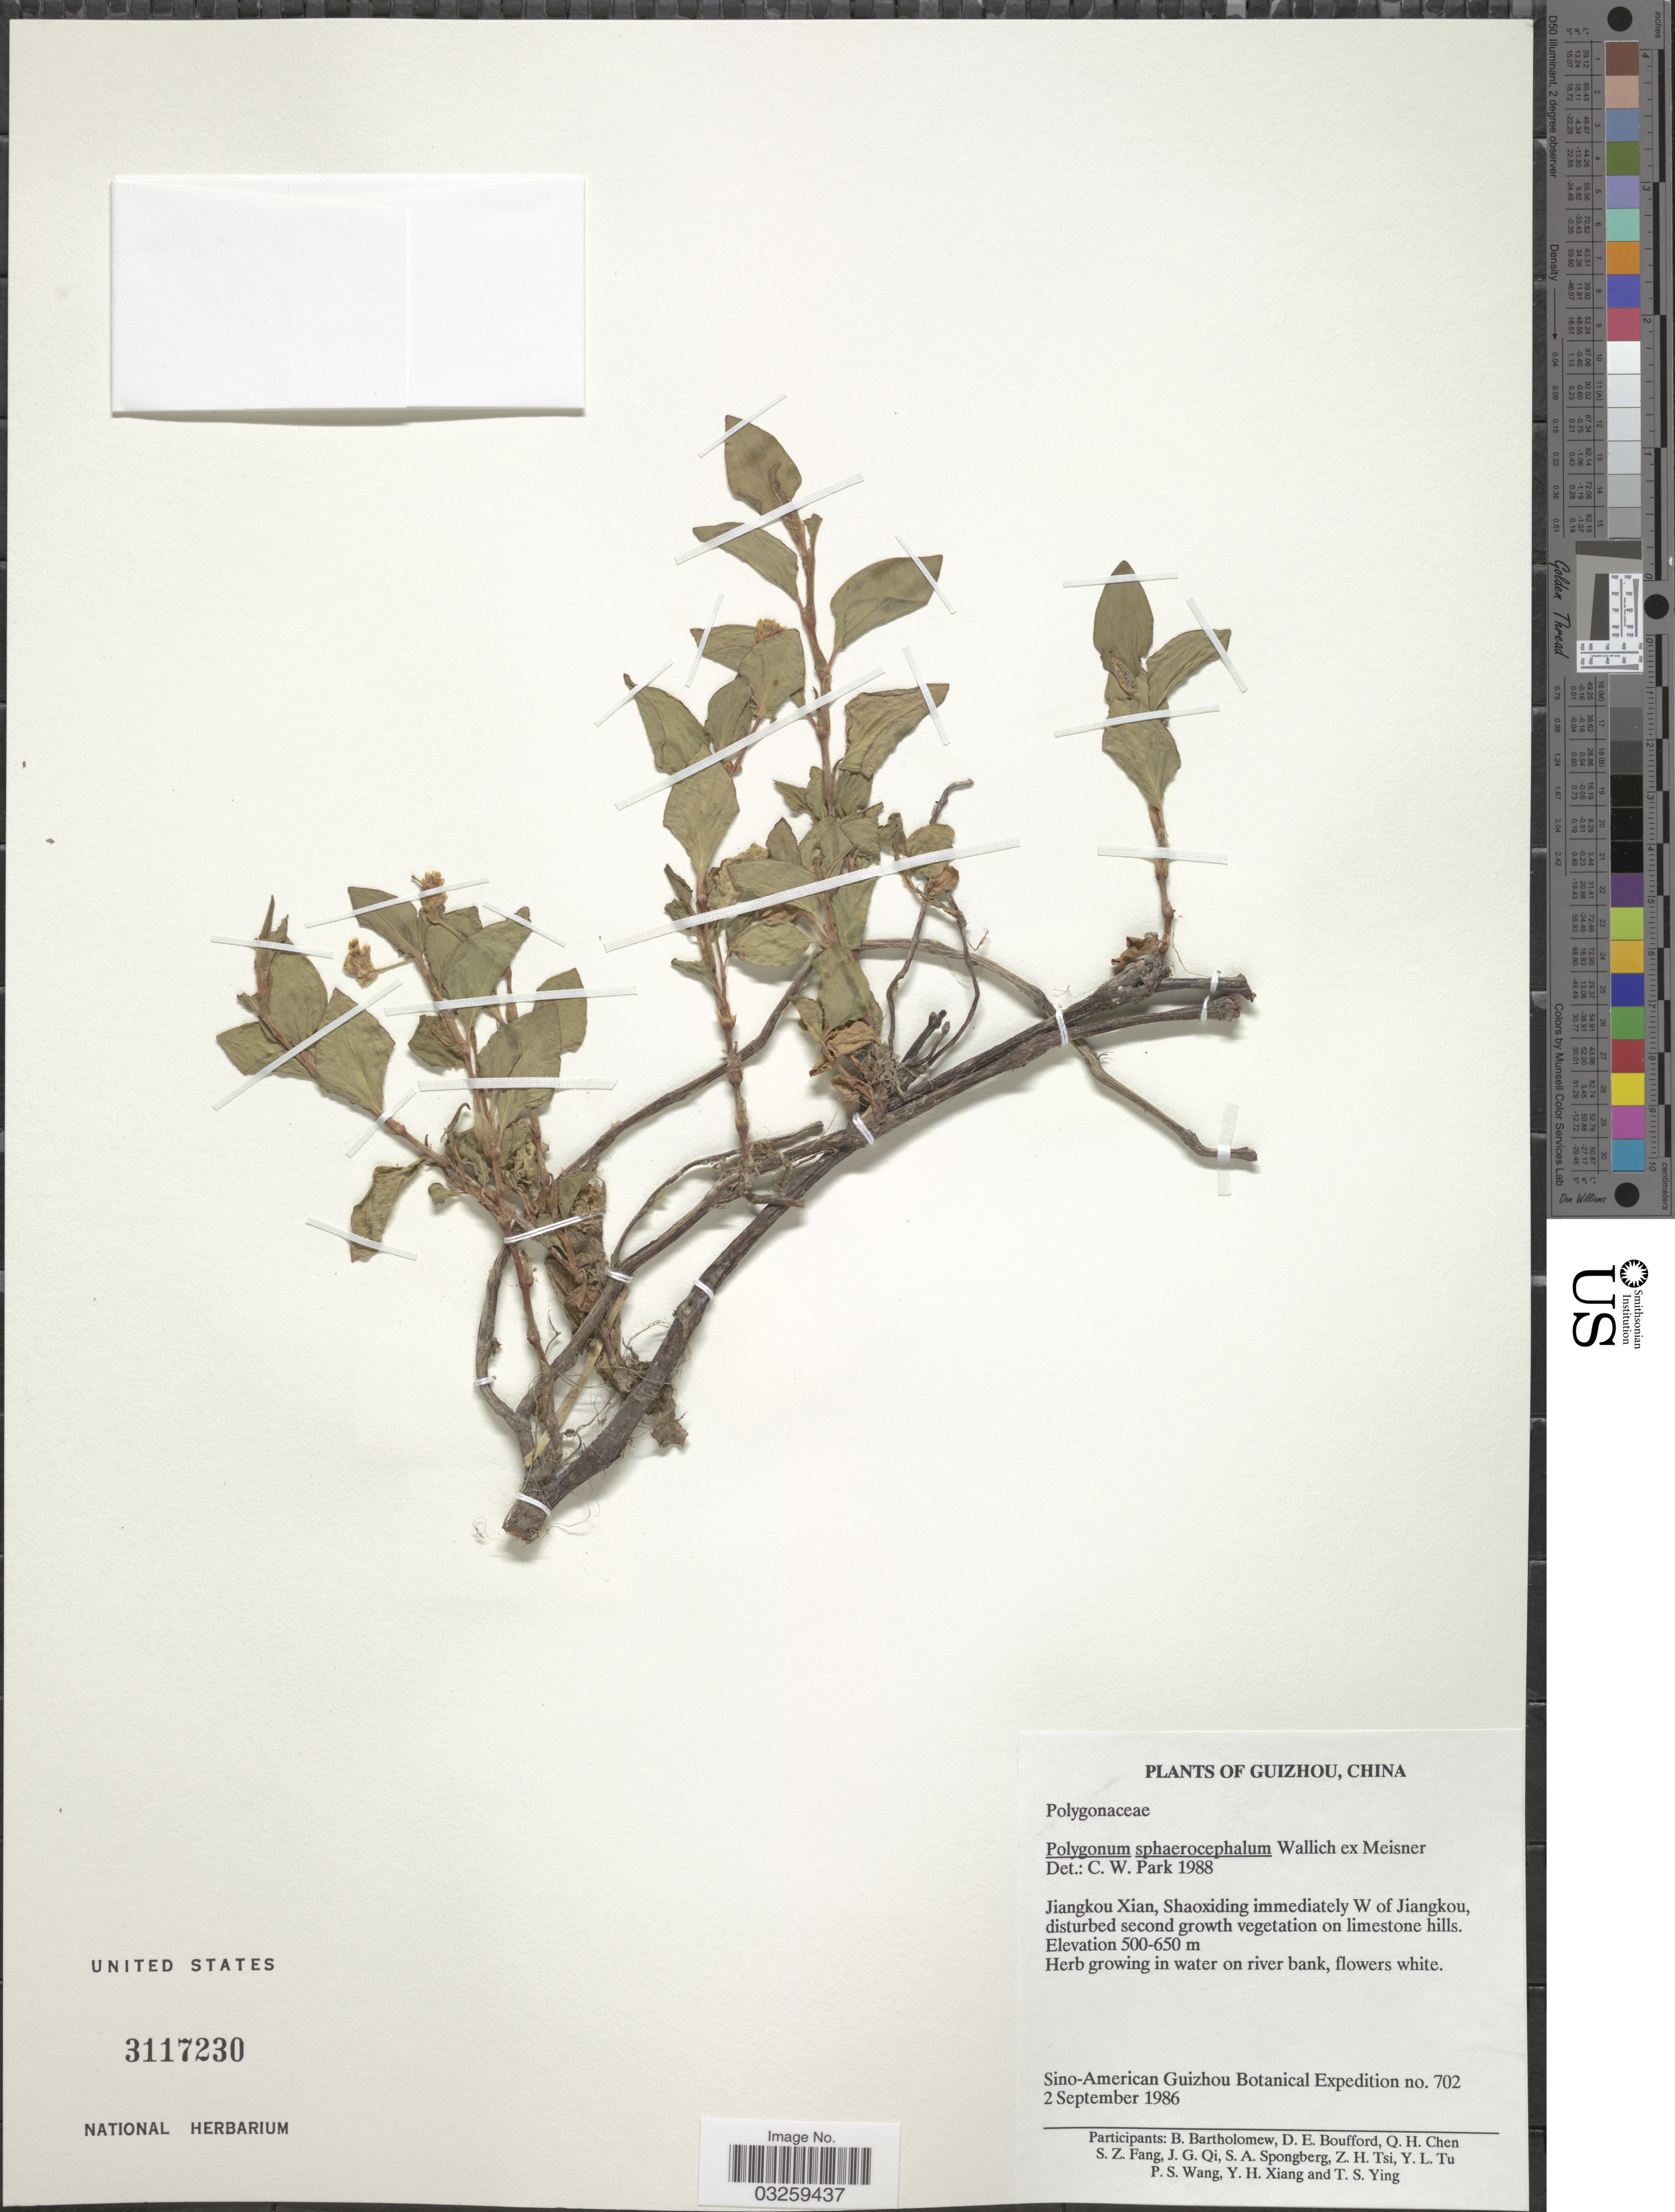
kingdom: Plantae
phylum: Tracheophyta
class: Magnoliopsida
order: Caryophyllales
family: Polygonaceae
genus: Polygonum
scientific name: Polygonum sphaerostachyum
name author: Meisn.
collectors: Sino-Amer. Guizhou Bot. Exped.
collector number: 702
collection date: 1986-09-02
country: China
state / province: Guizhou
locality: Jiangkou Xian, Shaoxiding immediately W of Jiangkou.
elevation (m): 500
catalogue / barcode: US 3117230